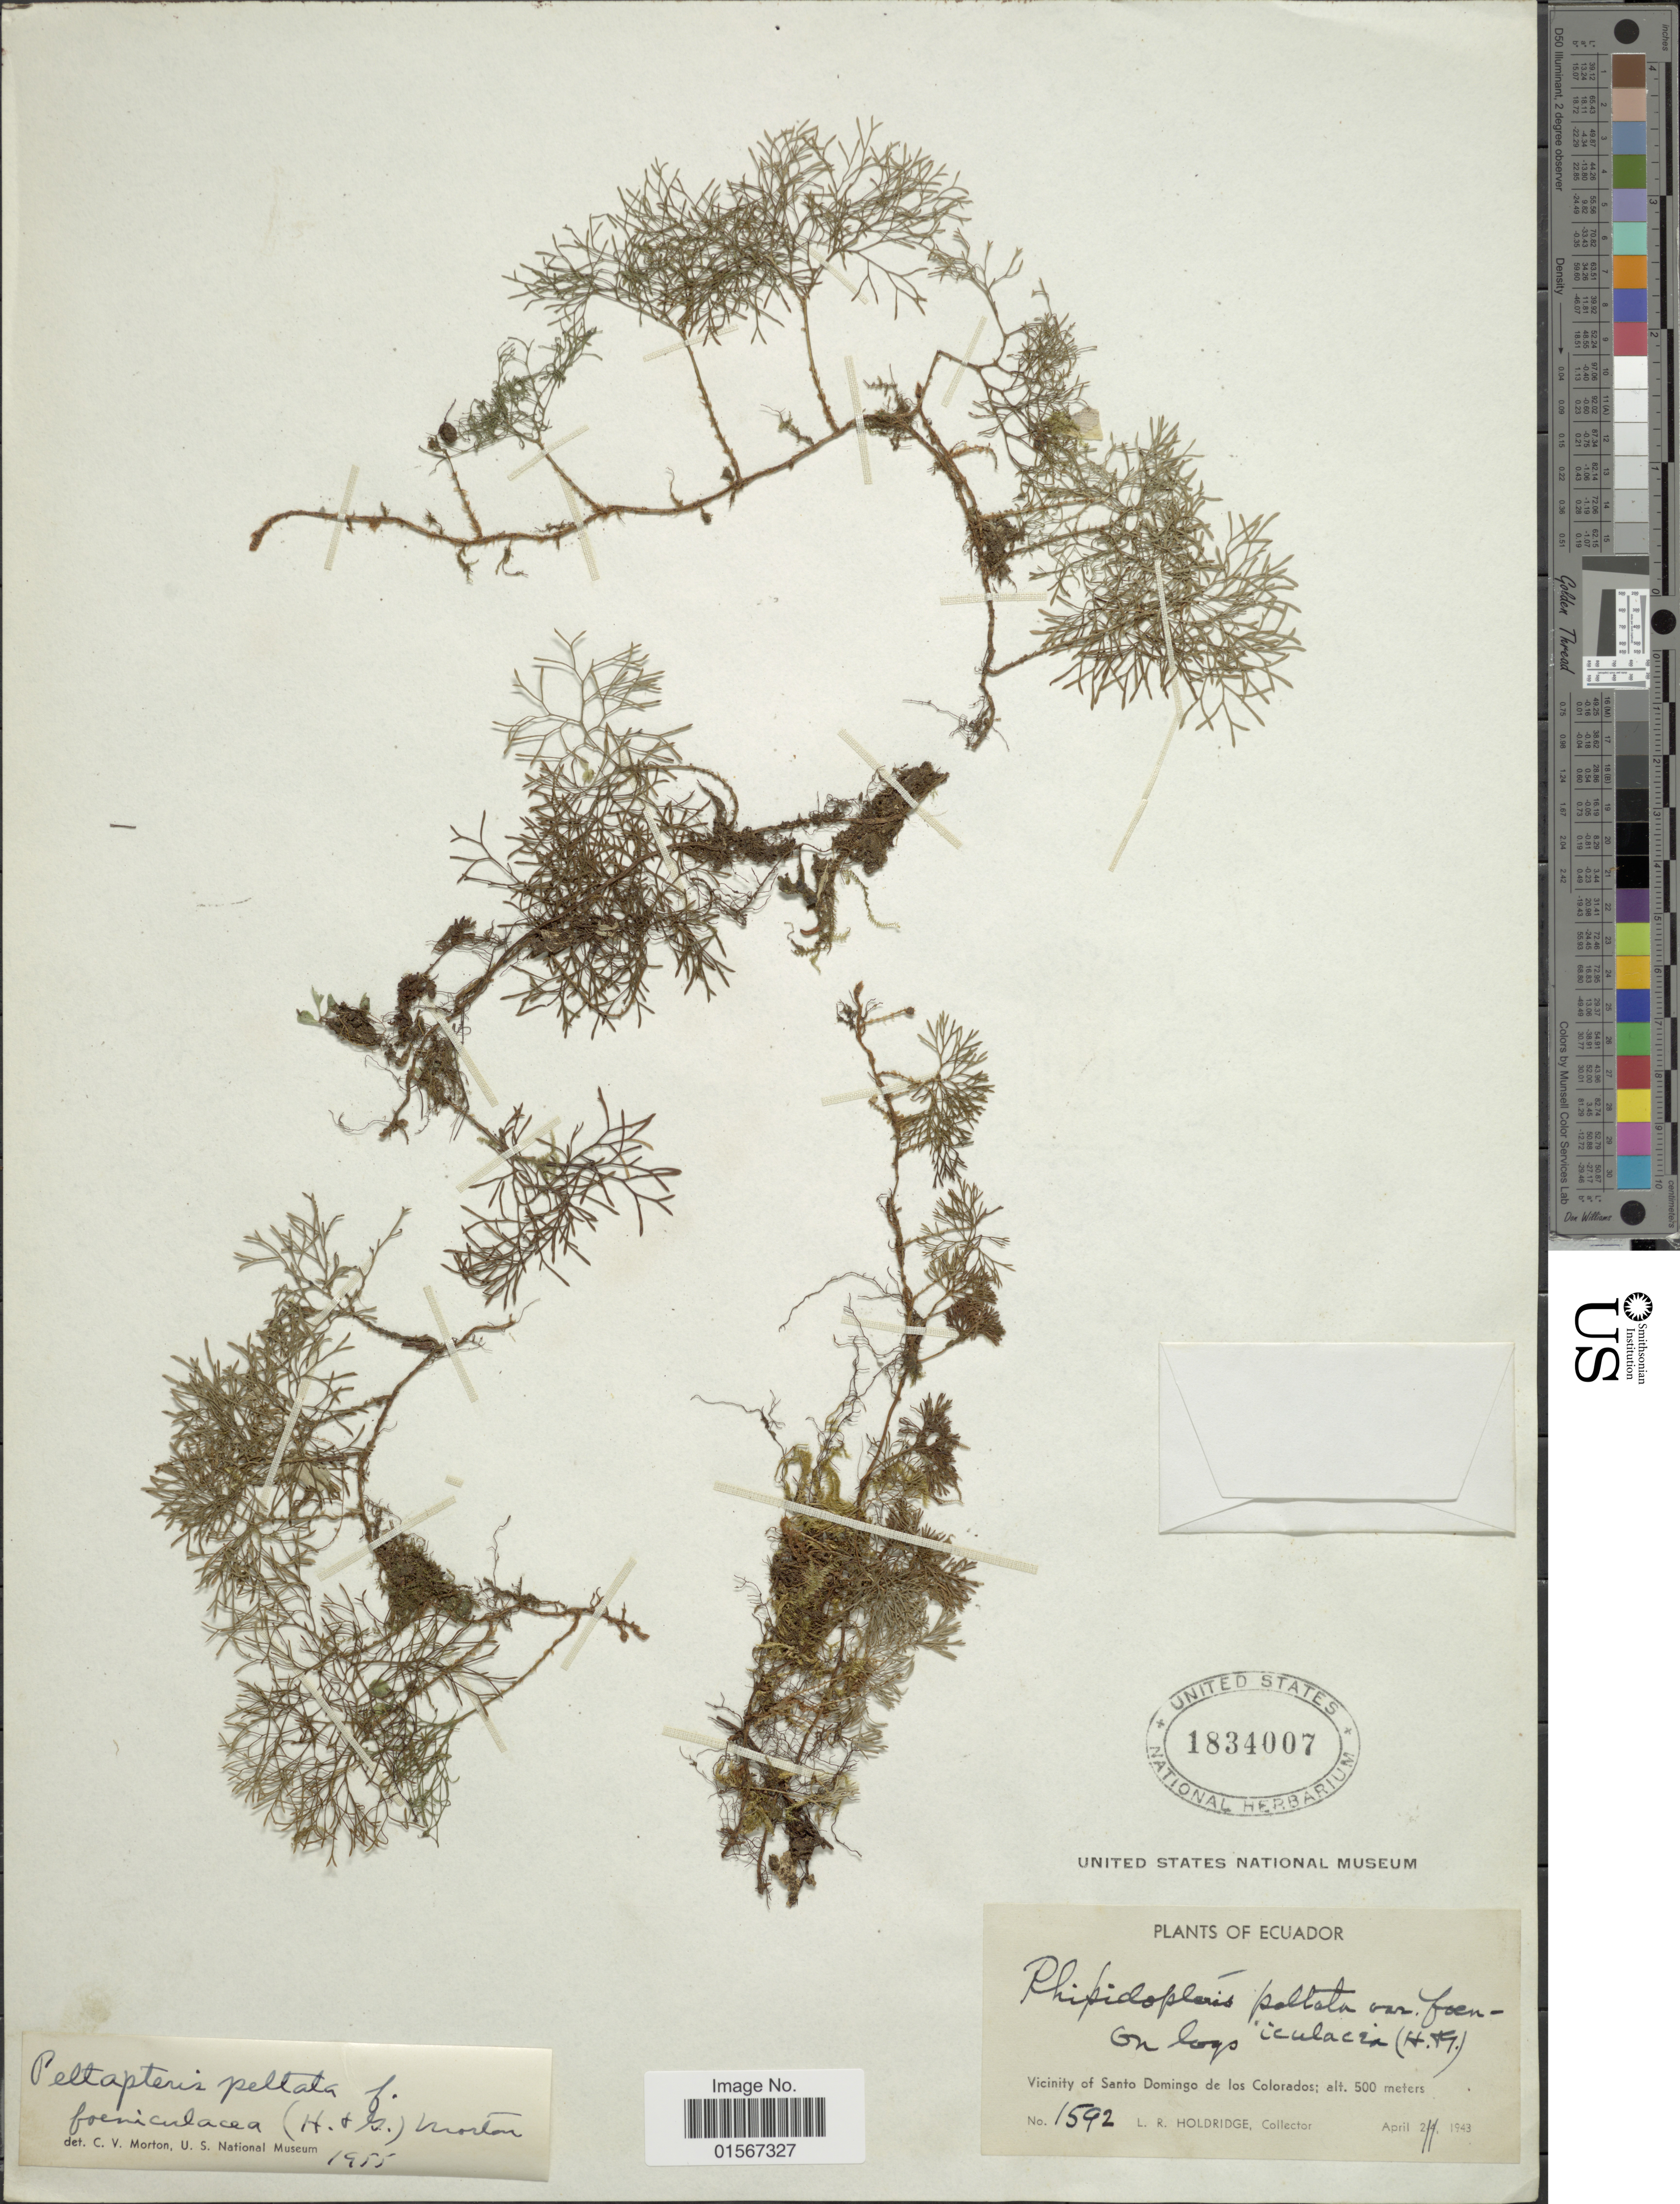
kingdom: Plantae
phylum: Tracheophyta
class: Polypodiopsida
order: Polypodiales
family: Dryopteridaceae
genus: Elaphoglossum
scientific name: Elaphoglossum peltatum f. foeniculaceum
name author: (Hook. & Grev.) Mickel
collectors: L. Holdridge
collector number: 1592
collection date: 1943-04-11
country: Ecuador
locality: Ecuador, Vicinity of Santo Domingo de los Colorados.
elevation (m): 500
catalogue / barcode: US 1834007